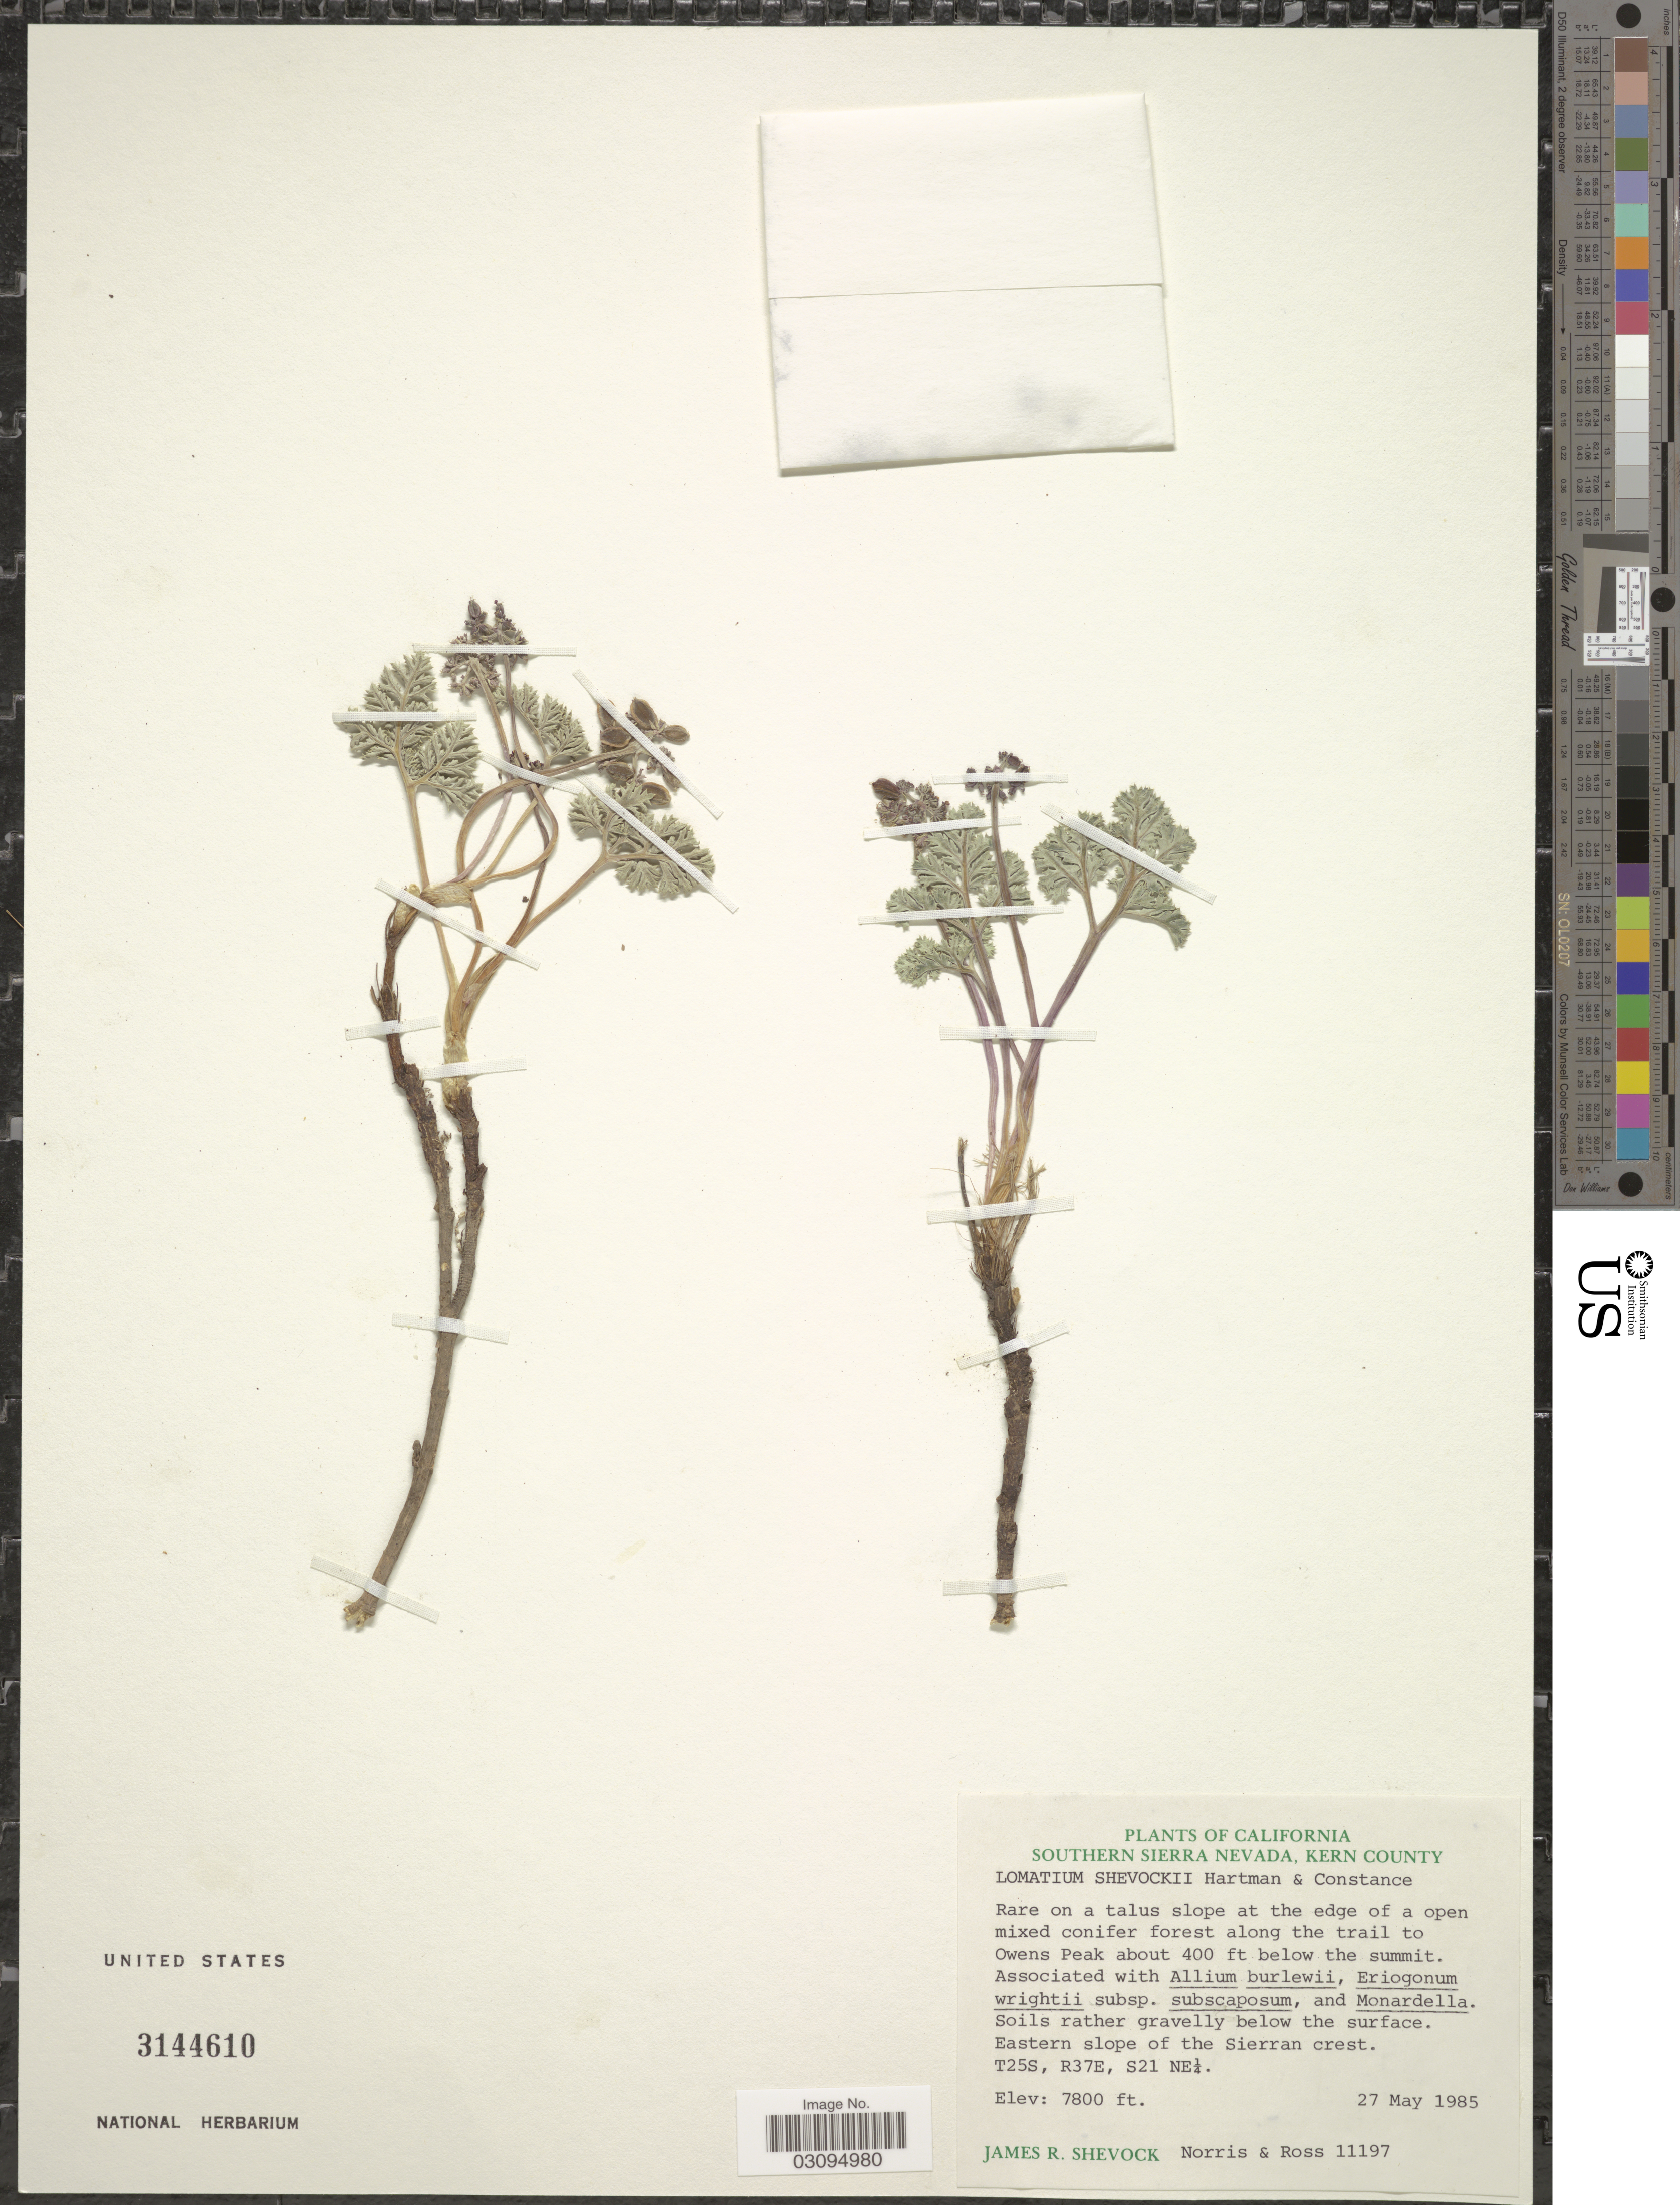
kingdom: Plantae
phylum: Tracheophyta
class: Magnoliopsida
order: Apiales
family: Apiaceae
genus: Lomatium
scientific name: Lomatium shevockii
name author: R.L. Hartm. & Constance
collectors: J. R. Shevock, Norris & -. Ross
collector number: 11197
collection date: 1985-05-27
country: United States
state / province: California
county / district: Kern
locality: Southern Sierra Nevada, Kern County, Rare on a talus at the edge of a open mixed conifer forest along the trail to Owens Peak about 400 ft below the summit. Eastern slope of the Sierran crest. T25S, R37E, S21 NE¼.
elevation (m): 2377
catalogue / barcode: US 3144610